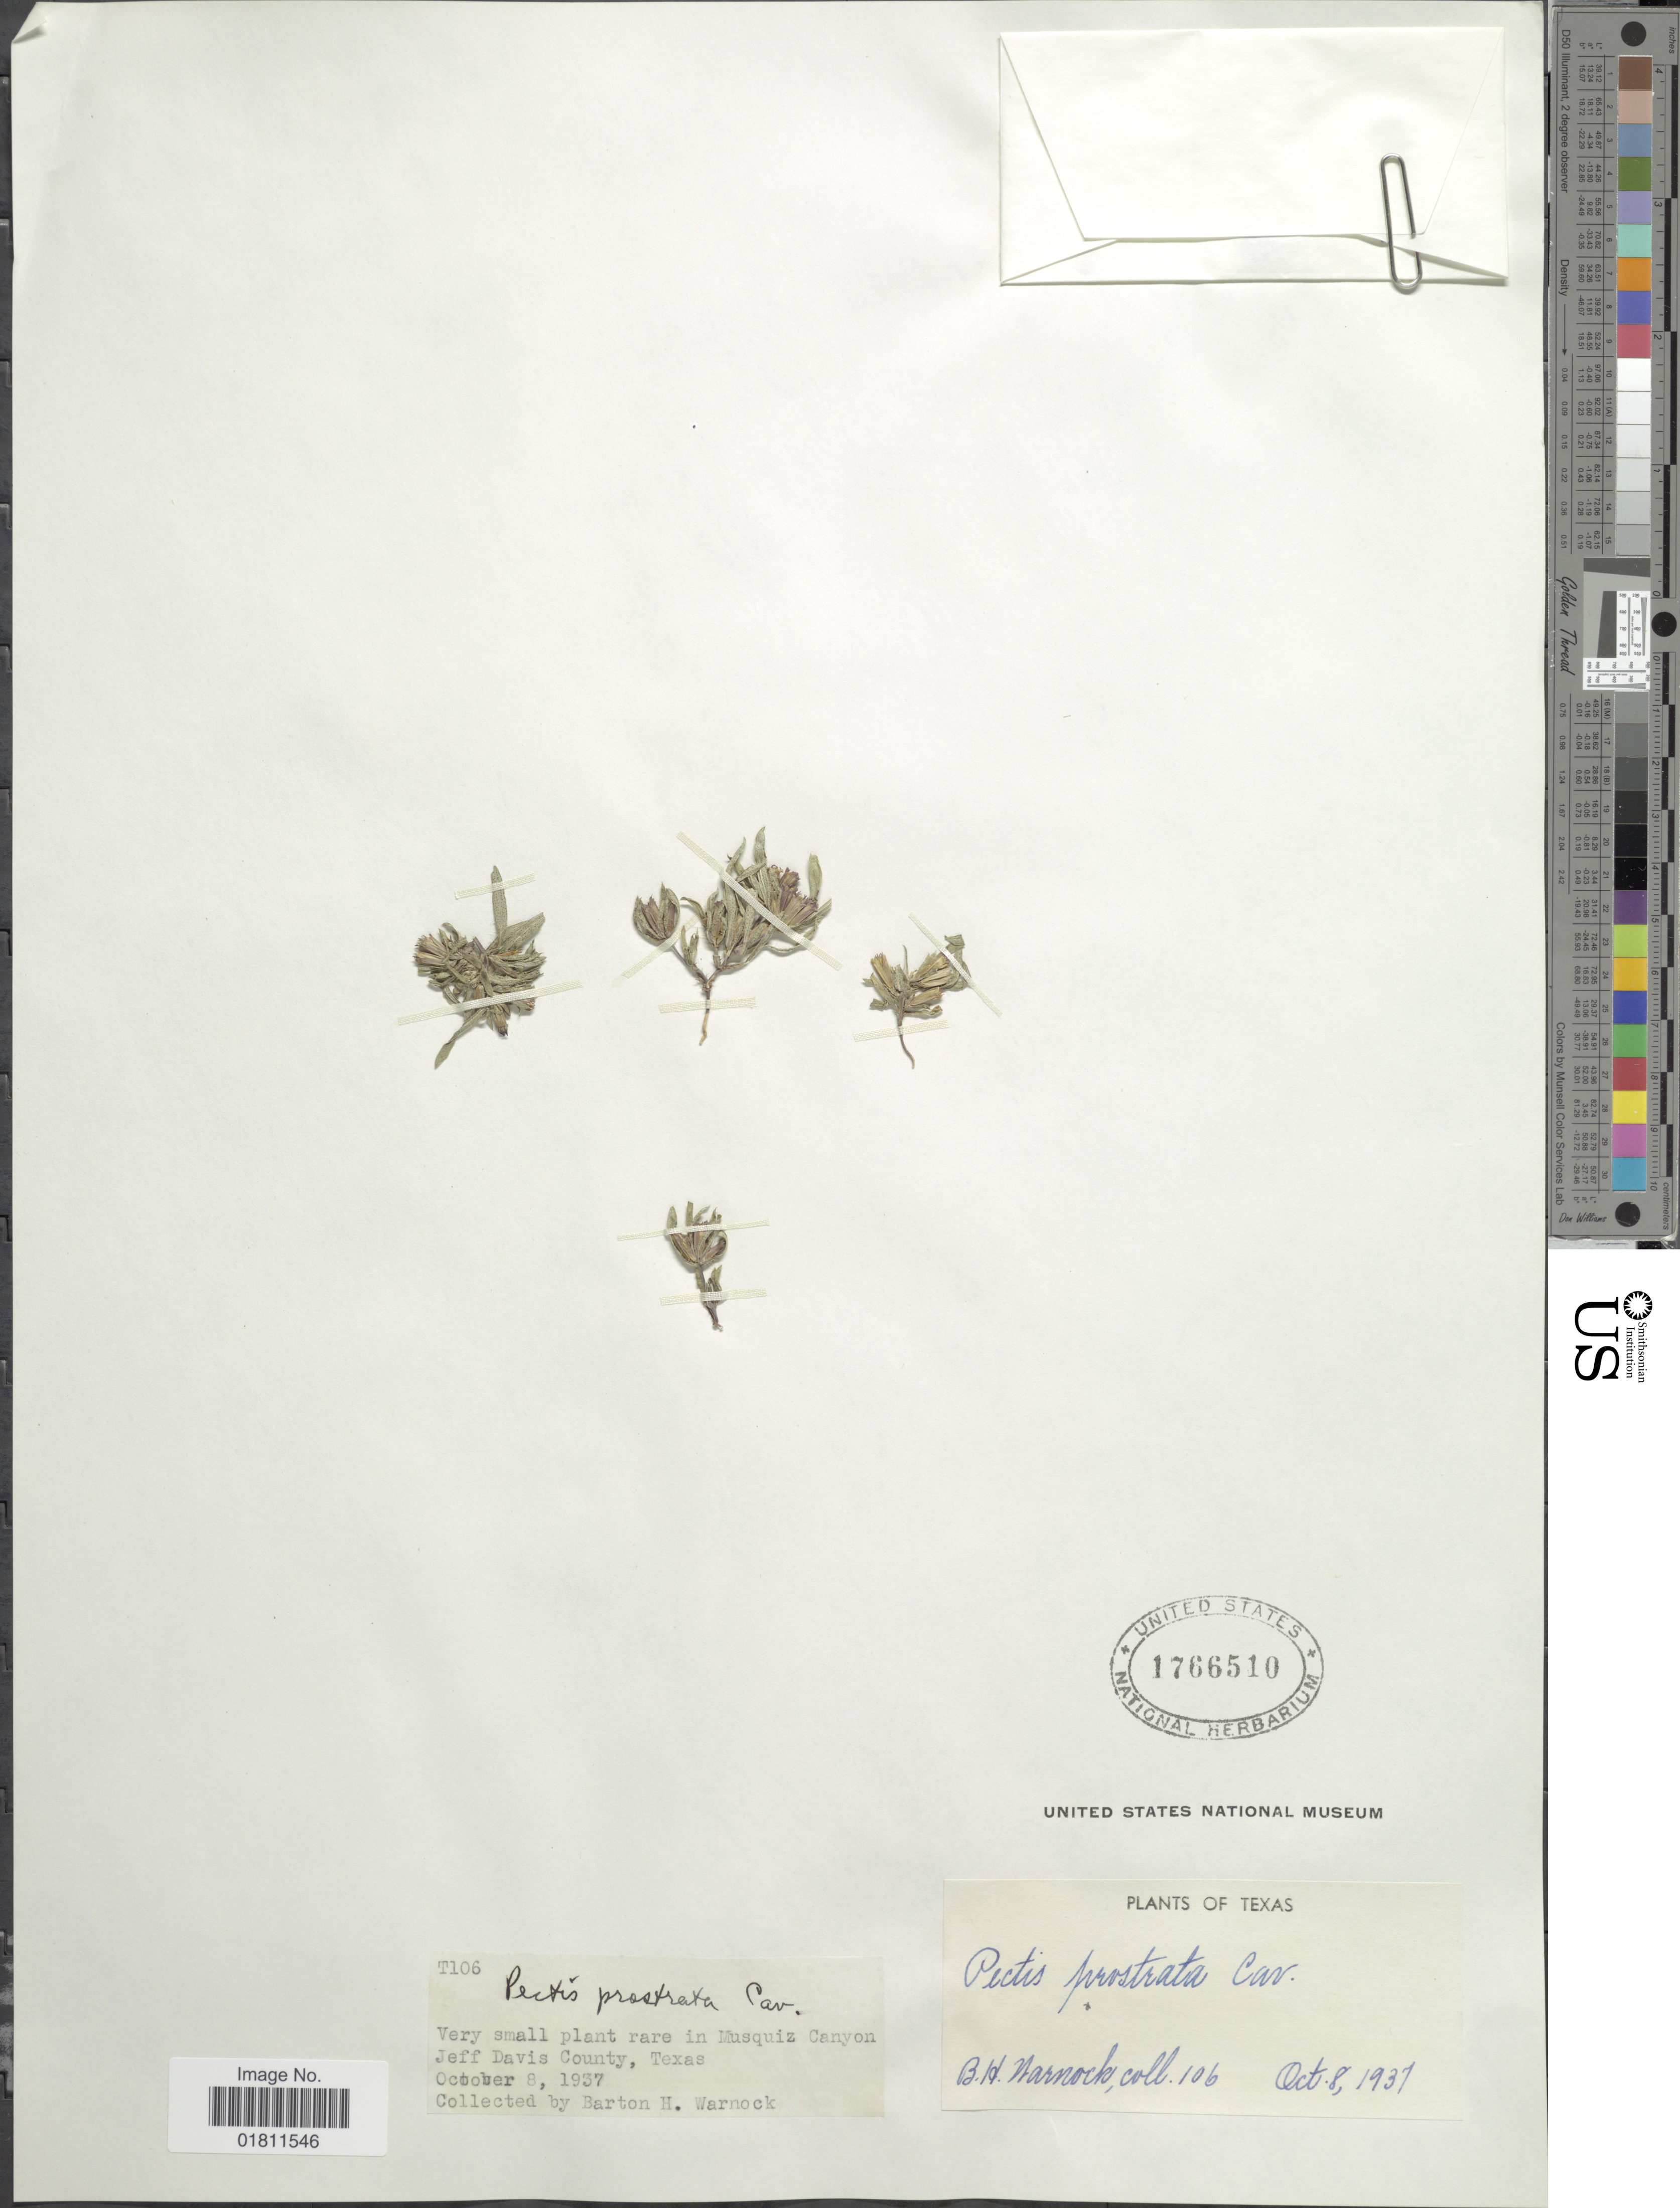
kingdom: Plantae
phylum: Tracheophyta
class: Magnoliopsida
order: Asterales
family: Asteraceae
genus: Pectis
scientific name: Pectis prostrata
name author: Cav.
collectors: B. H. Warnock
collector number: T106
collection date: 1937-10-08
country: United States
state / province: Texas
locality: In Musquiz Canyon Jeff Davis County, Texas.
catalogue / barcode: US 1766510